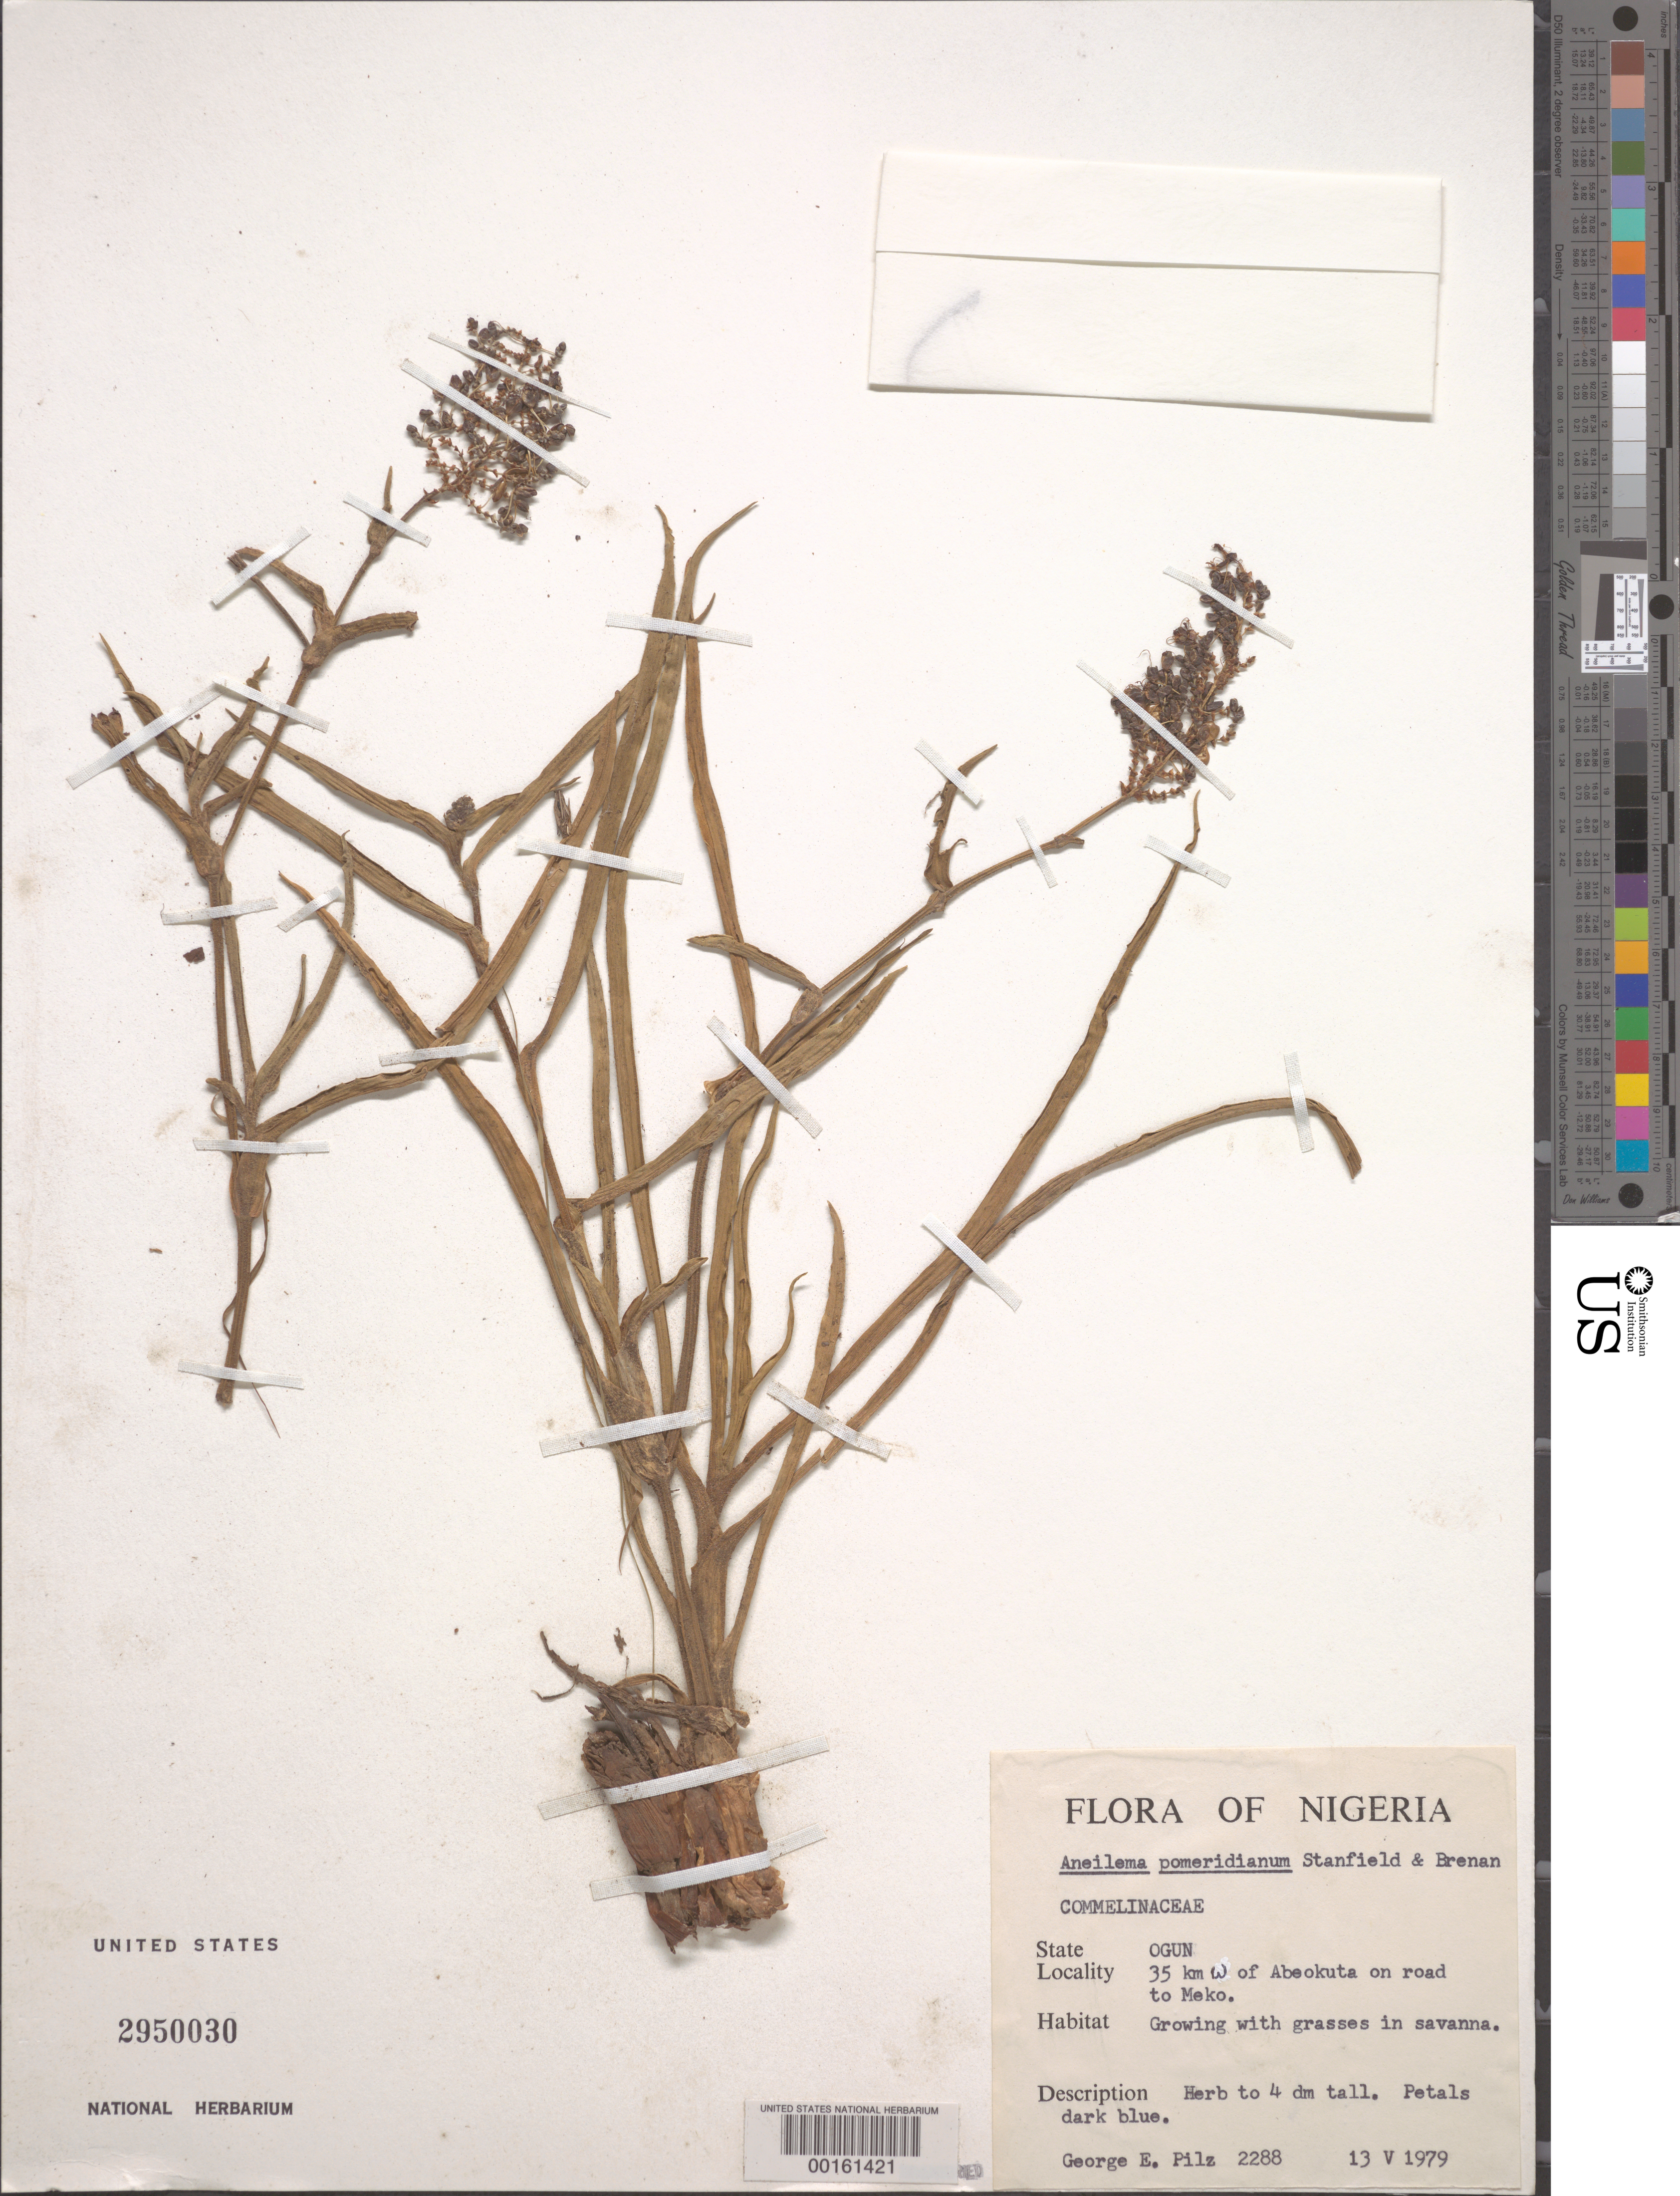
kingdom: Plantae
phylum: Tracheophyta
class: Liliopsida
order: Commelinales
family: Commelinaceae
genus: Aneilema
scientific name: Aneilema pomeridianum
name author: Stanfield & Brenan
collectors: G. E. Pilz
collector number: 2288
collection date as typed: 13 May 1979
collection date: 1979-05-13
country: Nigeria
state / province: Ogun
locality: W of abeokuta; towards meko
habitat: Savanna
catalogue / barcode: US 2950030